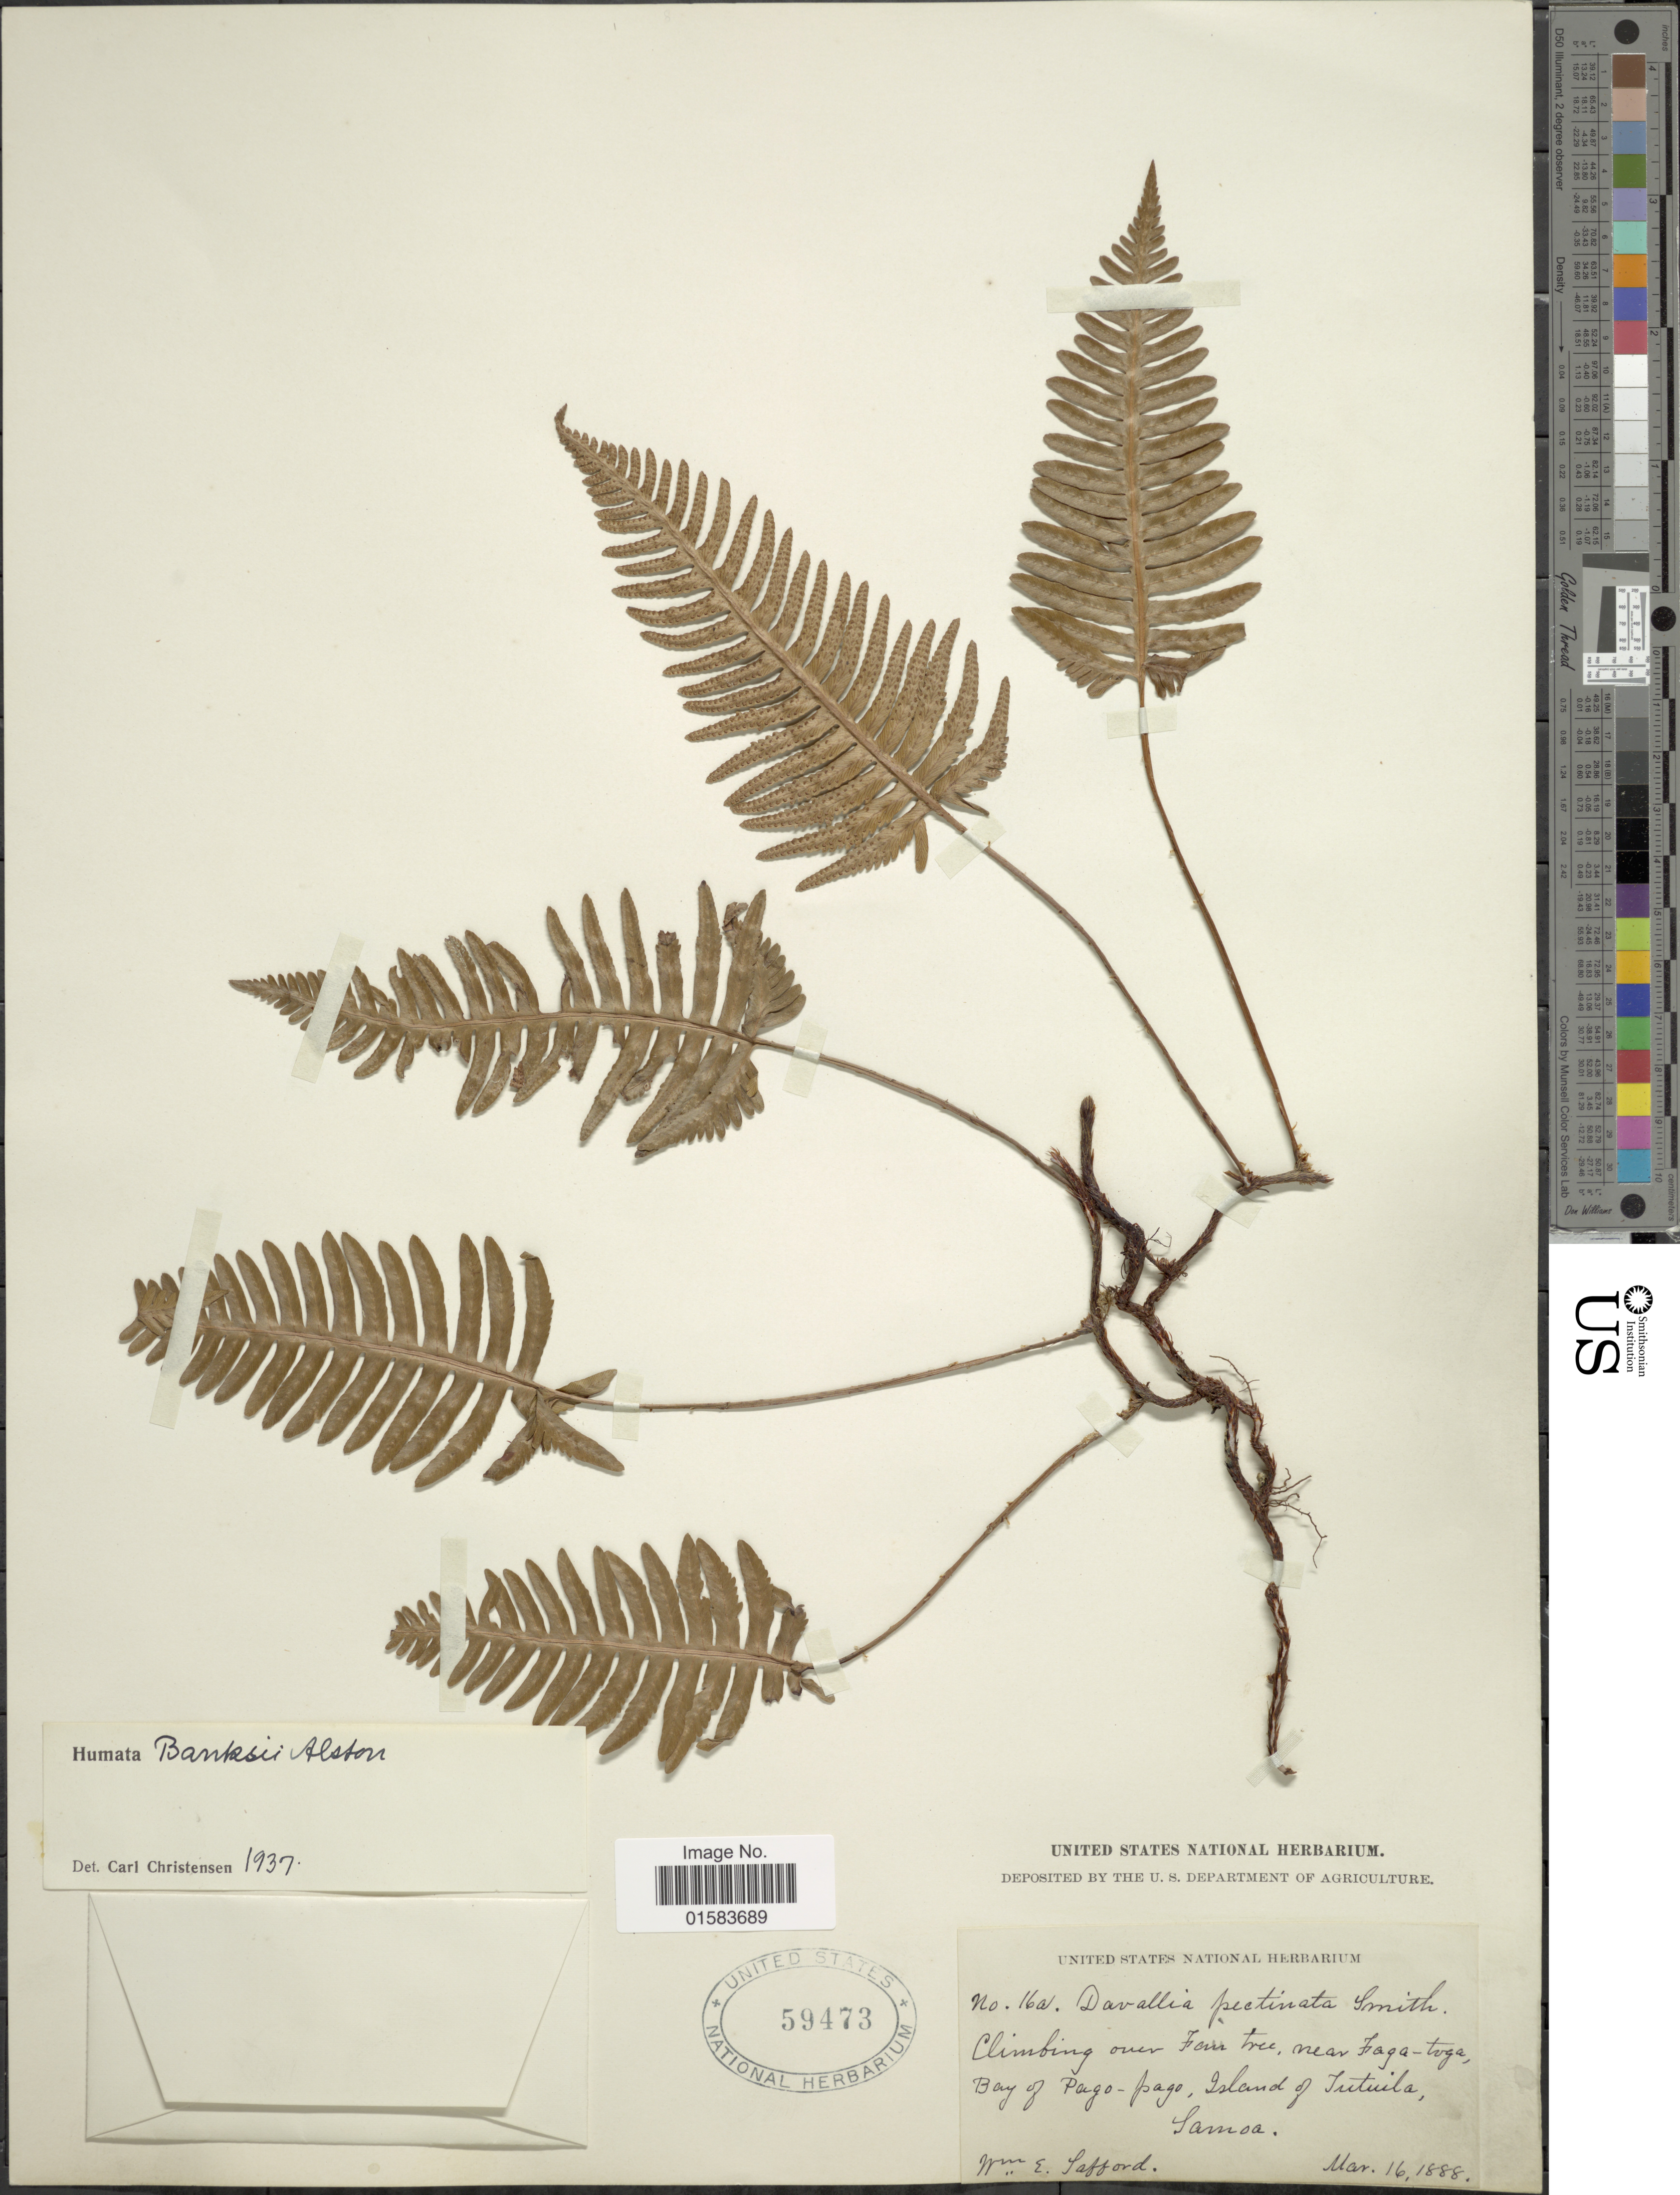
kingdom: Plantae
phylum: Tracheophyta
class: Polypodiopsida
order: Polypodiales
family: Davalliaceae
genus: Davallia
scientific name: Davallia pectinata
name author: Sm.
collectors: W. E. Safford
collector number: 16a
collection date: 1888-03-16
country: American Samoa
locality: Near Faga-Toga, Bay of Pago-Pago, Island of Tutuila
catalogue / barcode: US 59473